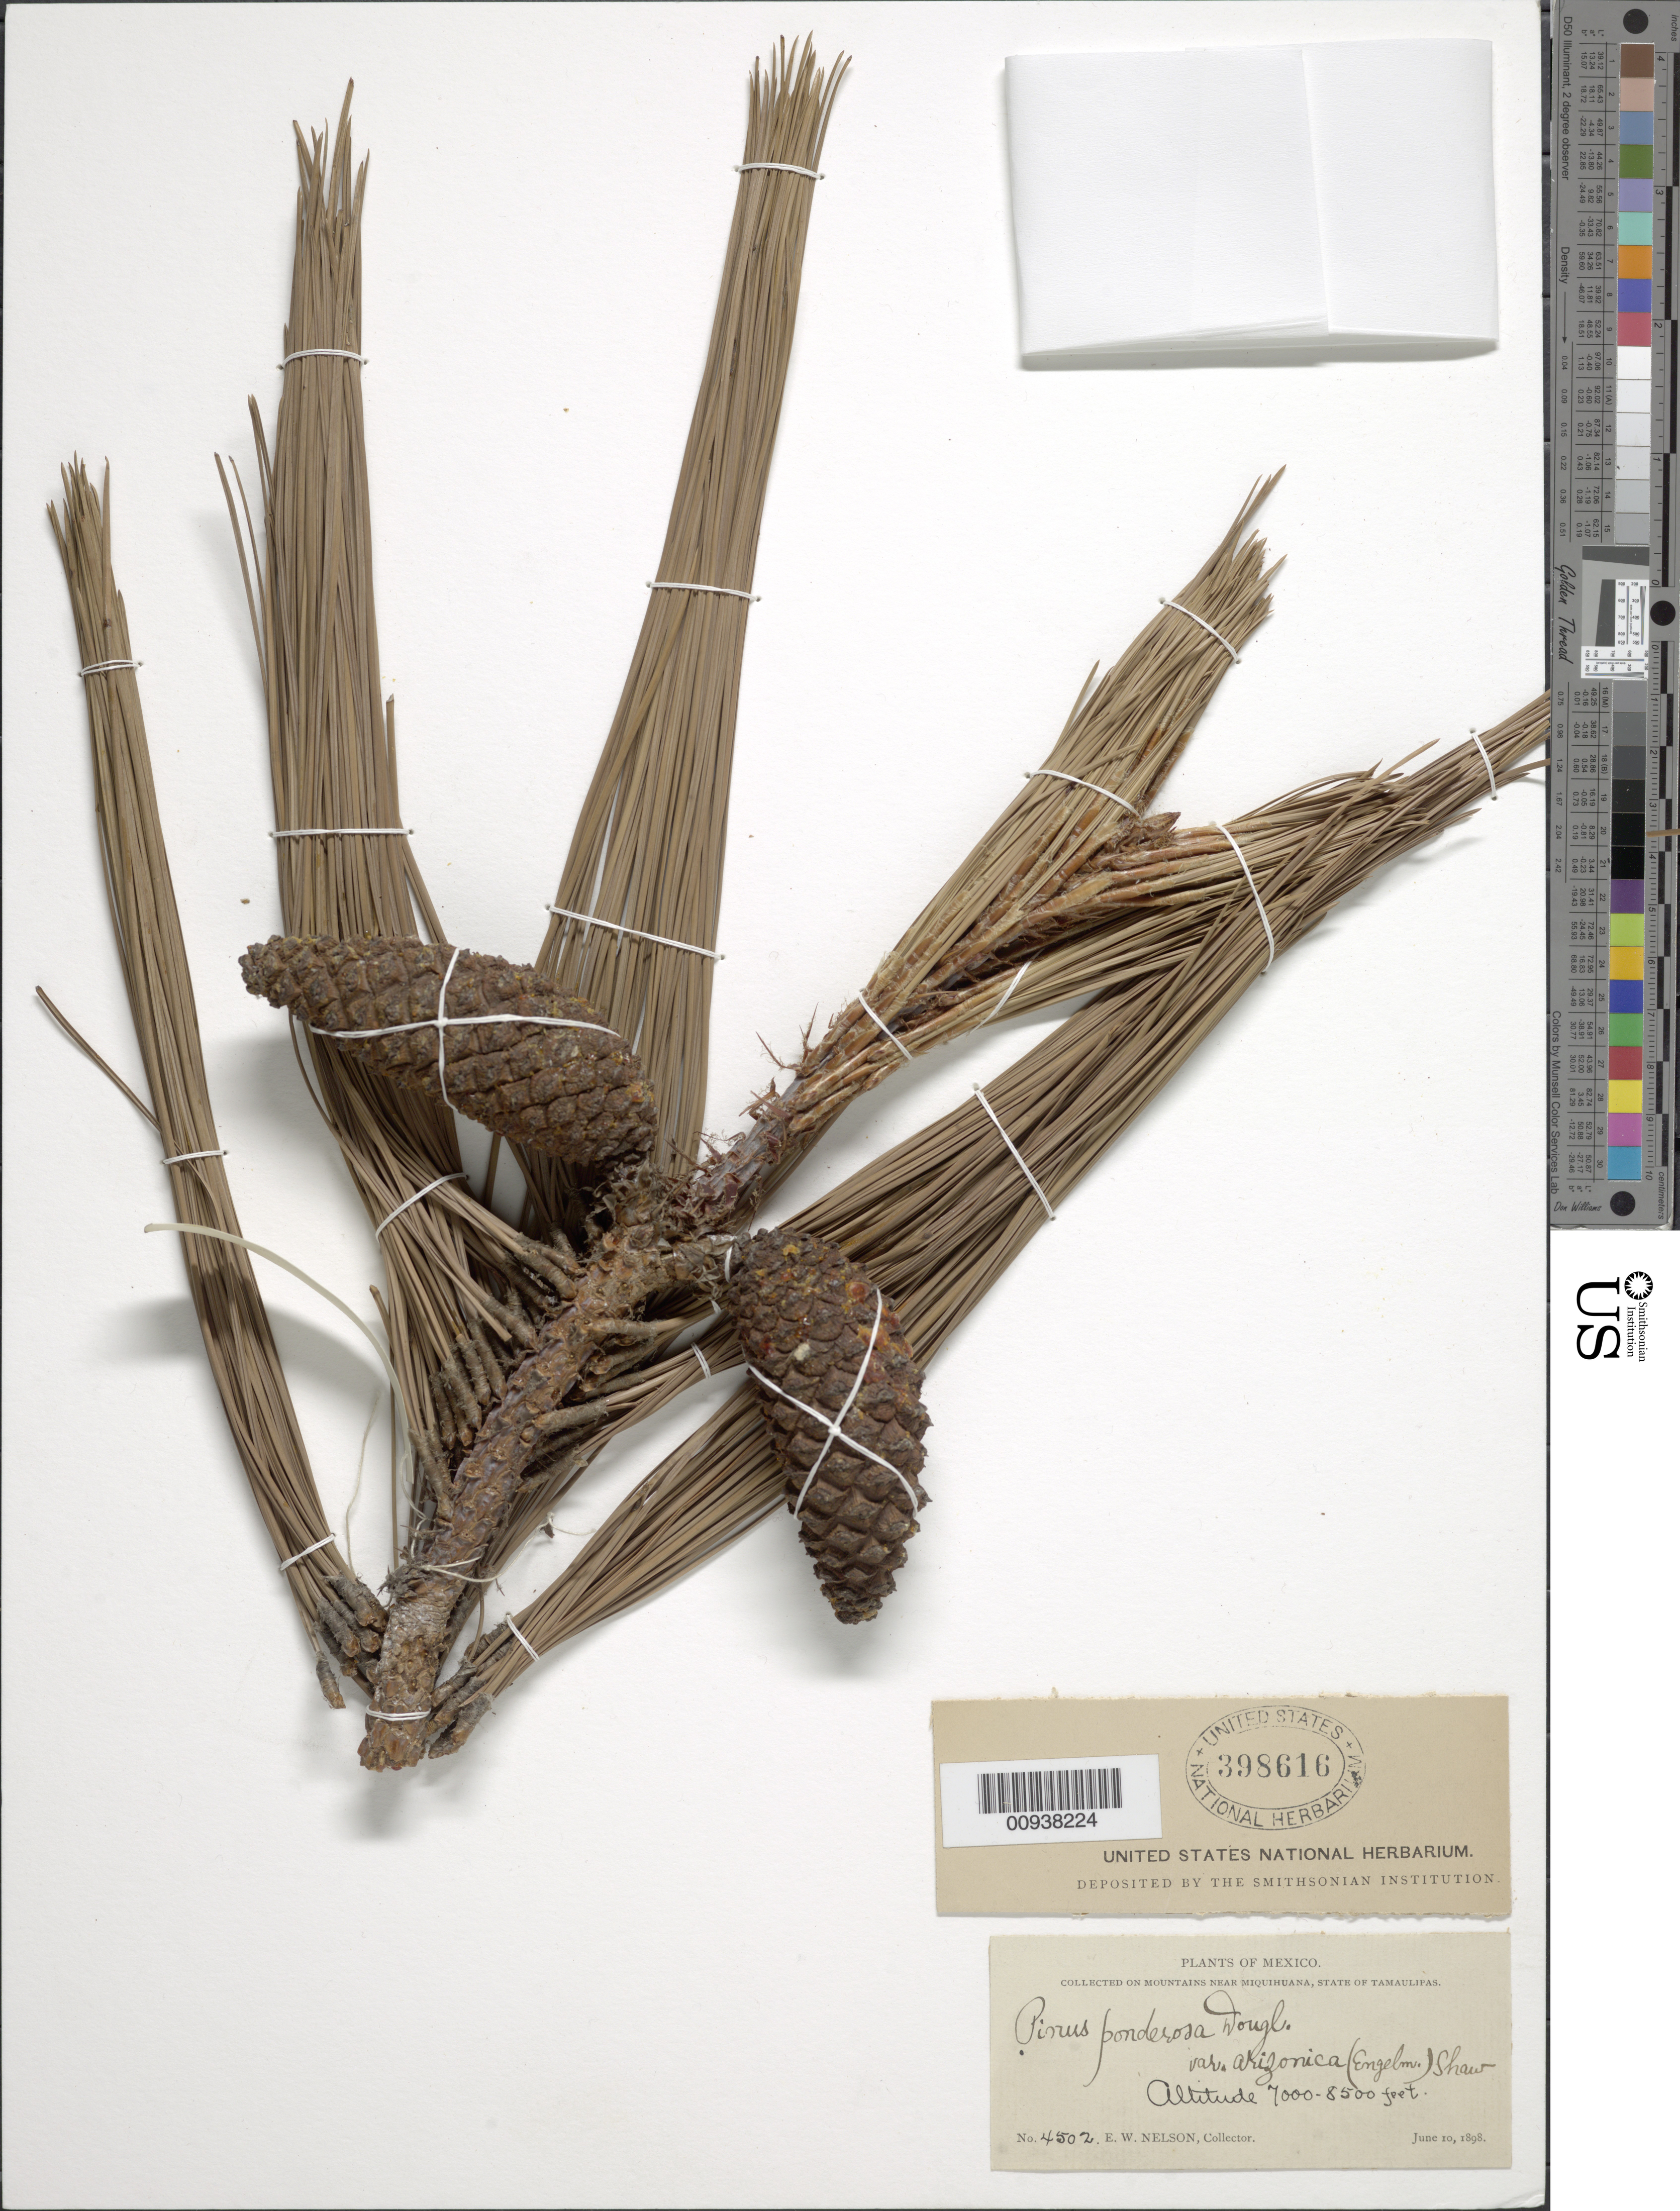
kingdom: Plantae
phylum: Tracheophyta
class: Pinopsida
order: Pinales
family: Pinaceae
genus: Pinus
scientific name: Pinus ponderosa var. scopulorum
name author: Engelm.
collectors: E. W. Nelson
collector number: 4502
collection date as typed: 10 Jun 1898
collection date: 1898-06-10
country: Mexico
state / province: Tamaulipas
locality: Mountains near Miquihuana.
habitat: Mountains.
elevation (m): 2134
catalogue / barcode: US 398616